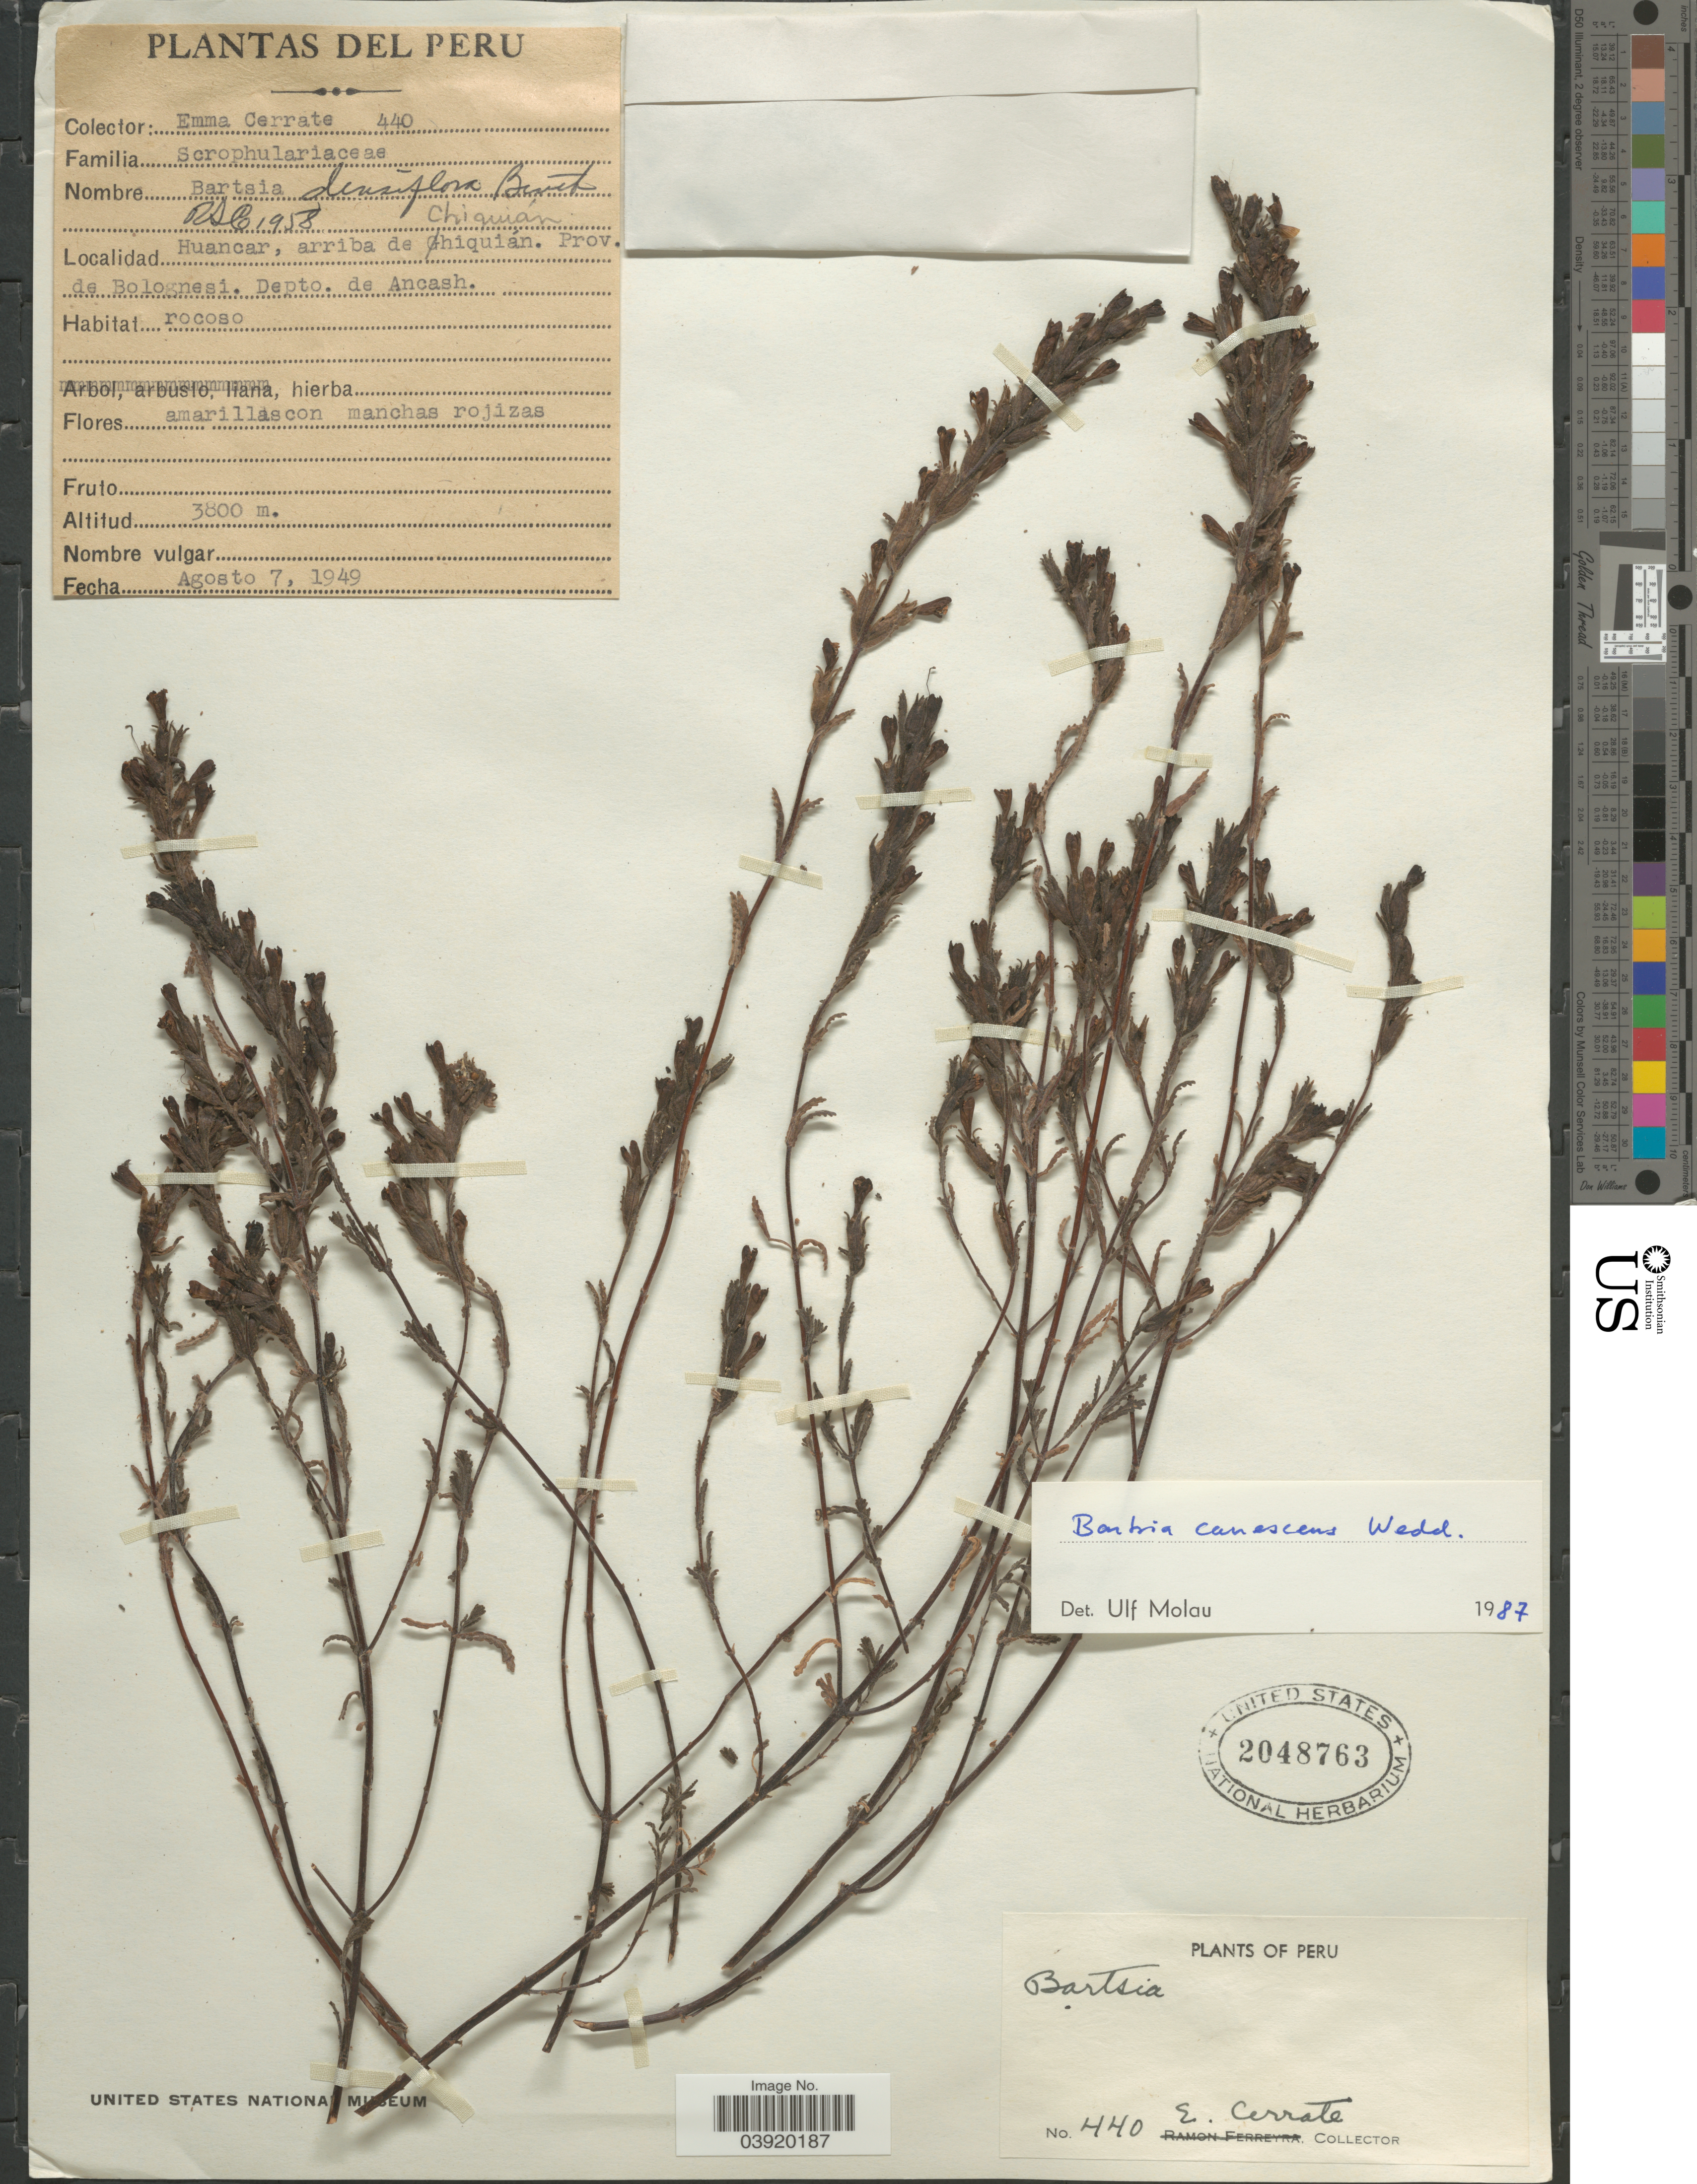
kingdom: Plantae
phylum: Tracheophyta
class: Magnoliopsida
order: Lamiales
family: Orobanchaceae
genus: Bartsia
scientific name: Bartsia canescens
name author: Wedd.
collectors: E. Cerrate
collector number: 440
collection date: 1949-08-07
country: Peru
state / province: Ancash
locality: Huancar, arriba de Chiquián. Prov. de Bolognesi. Depto. de Ancash.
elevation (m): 3800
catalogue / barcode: US 2048763